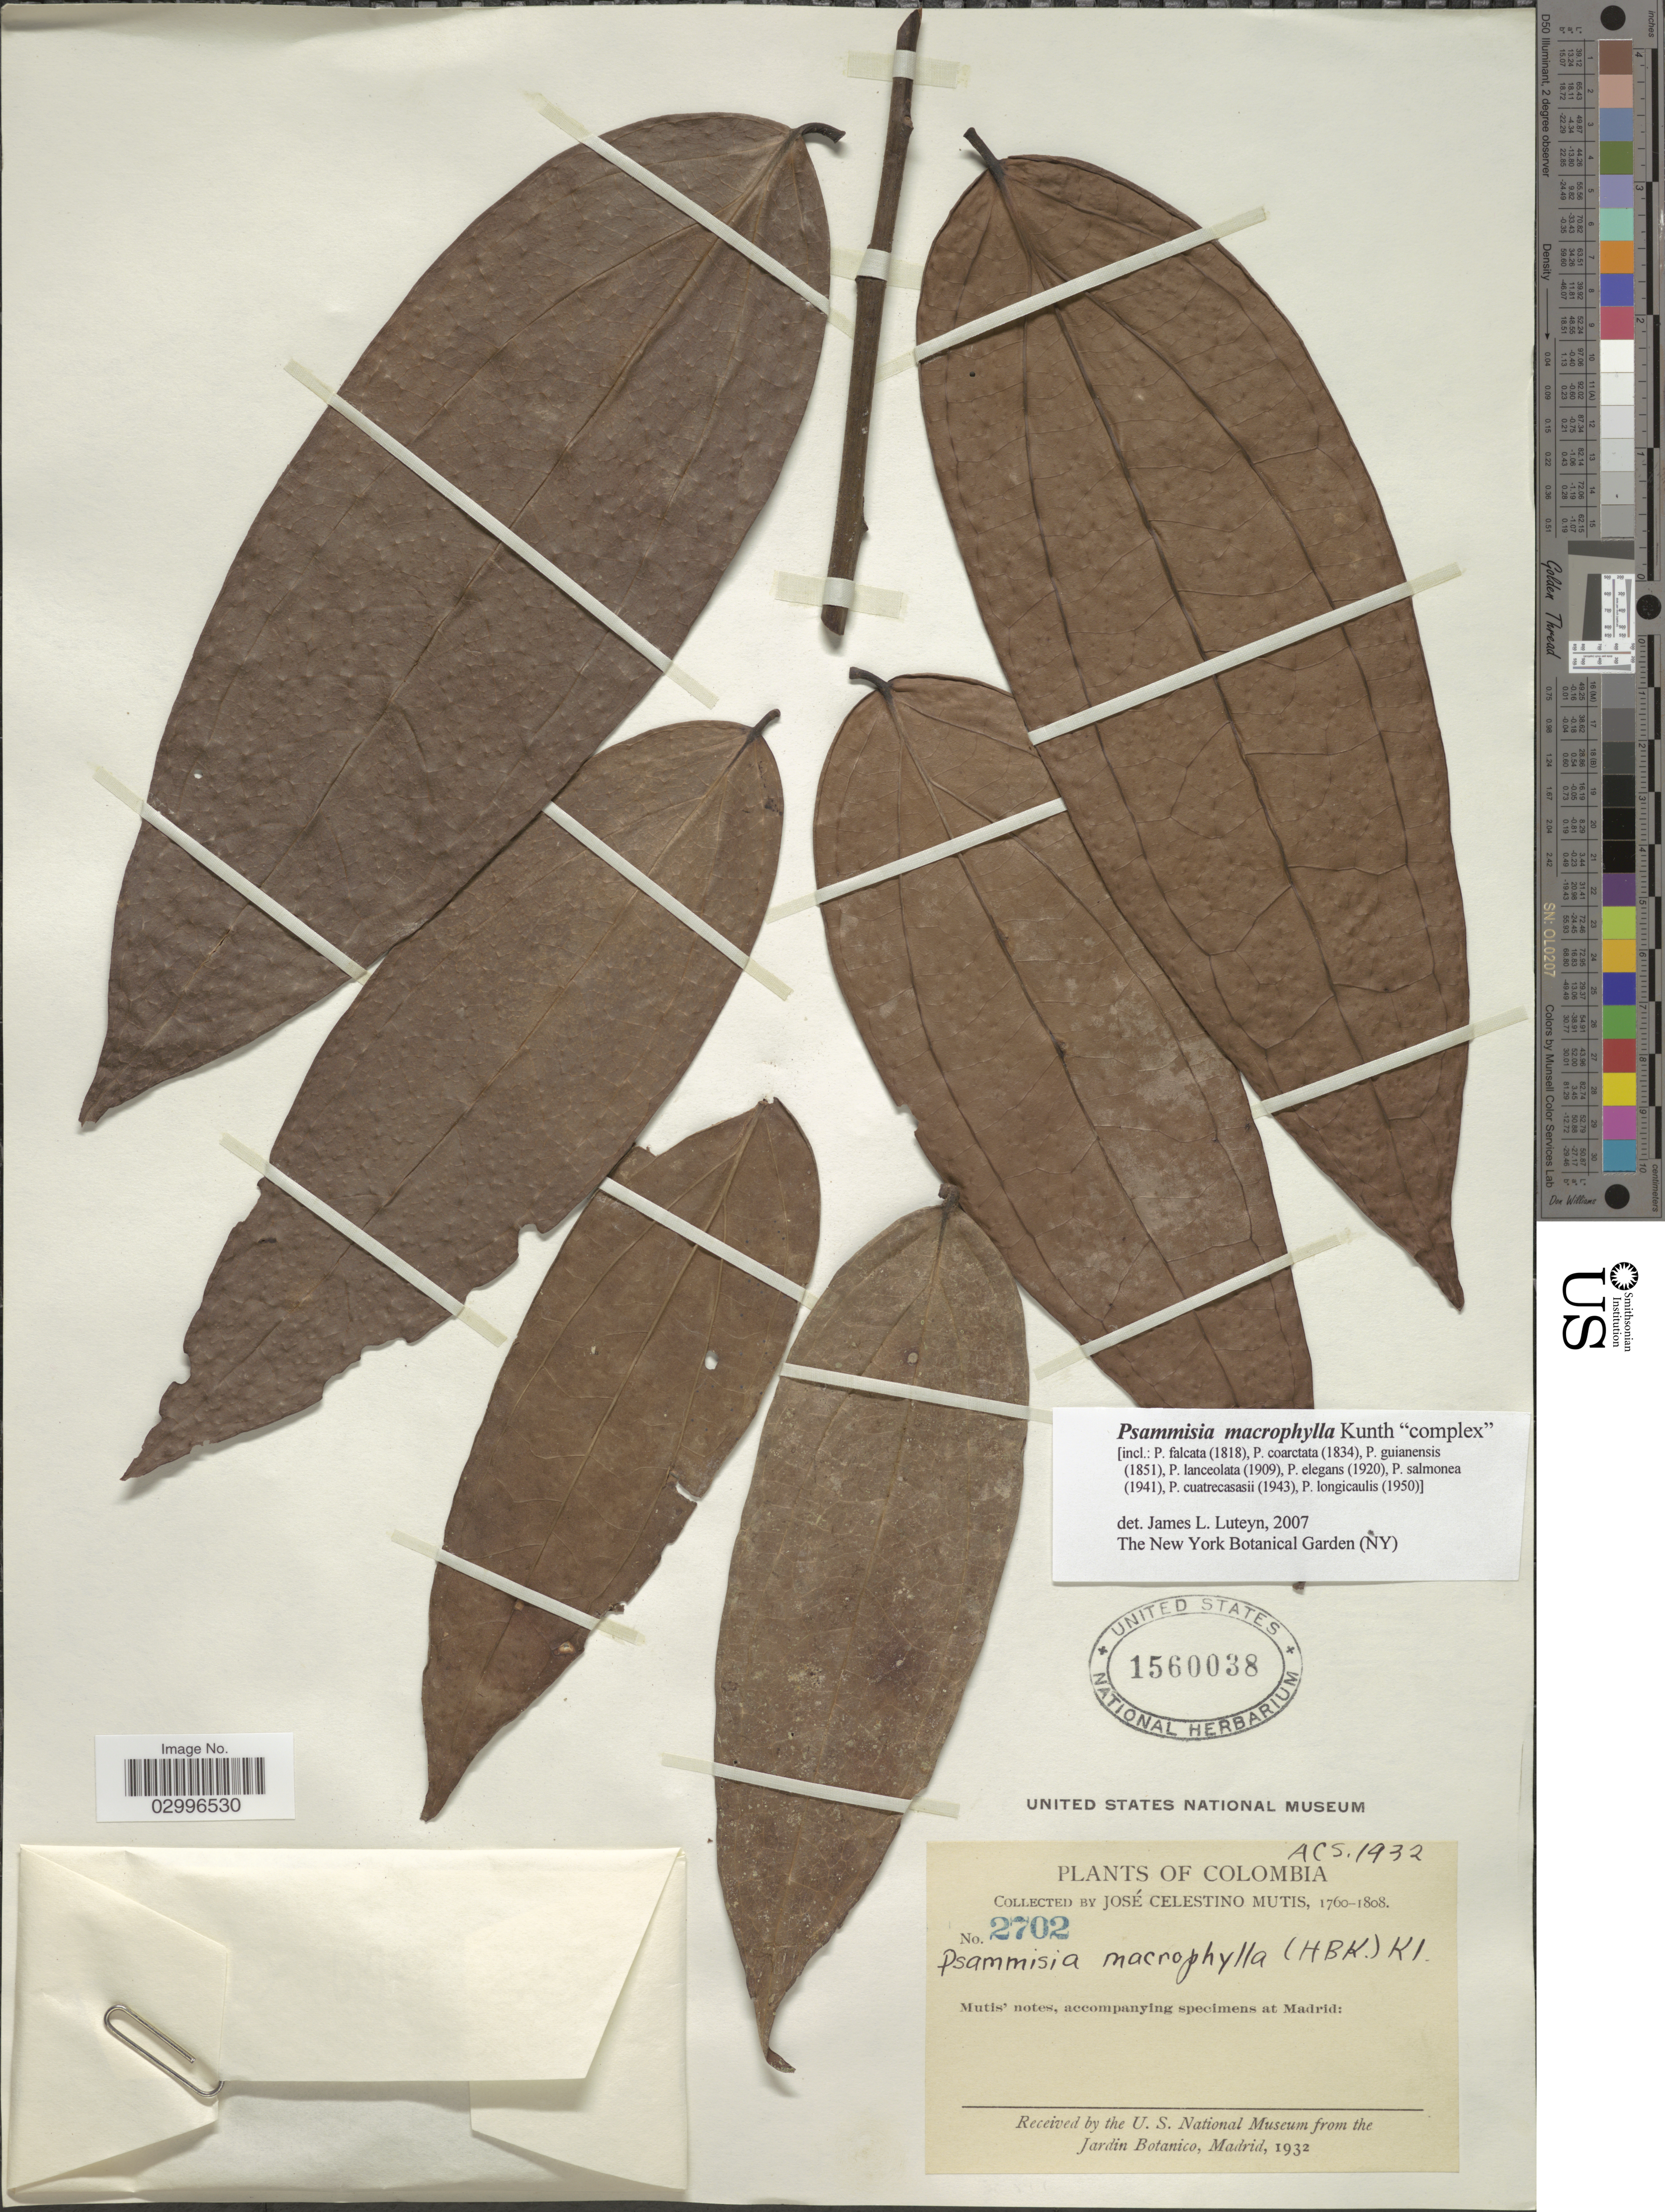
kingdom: Plantae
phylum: Tracheophyta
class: Magnoliopsida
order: Ericales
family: Ericaceae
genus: Psammisia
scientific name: Psammisia macrophylla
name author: (Kunth) Klotzsch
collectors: J. C. B. Mutis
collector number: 2702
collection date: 1760/1808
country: Colombia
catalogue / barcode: US 1560038